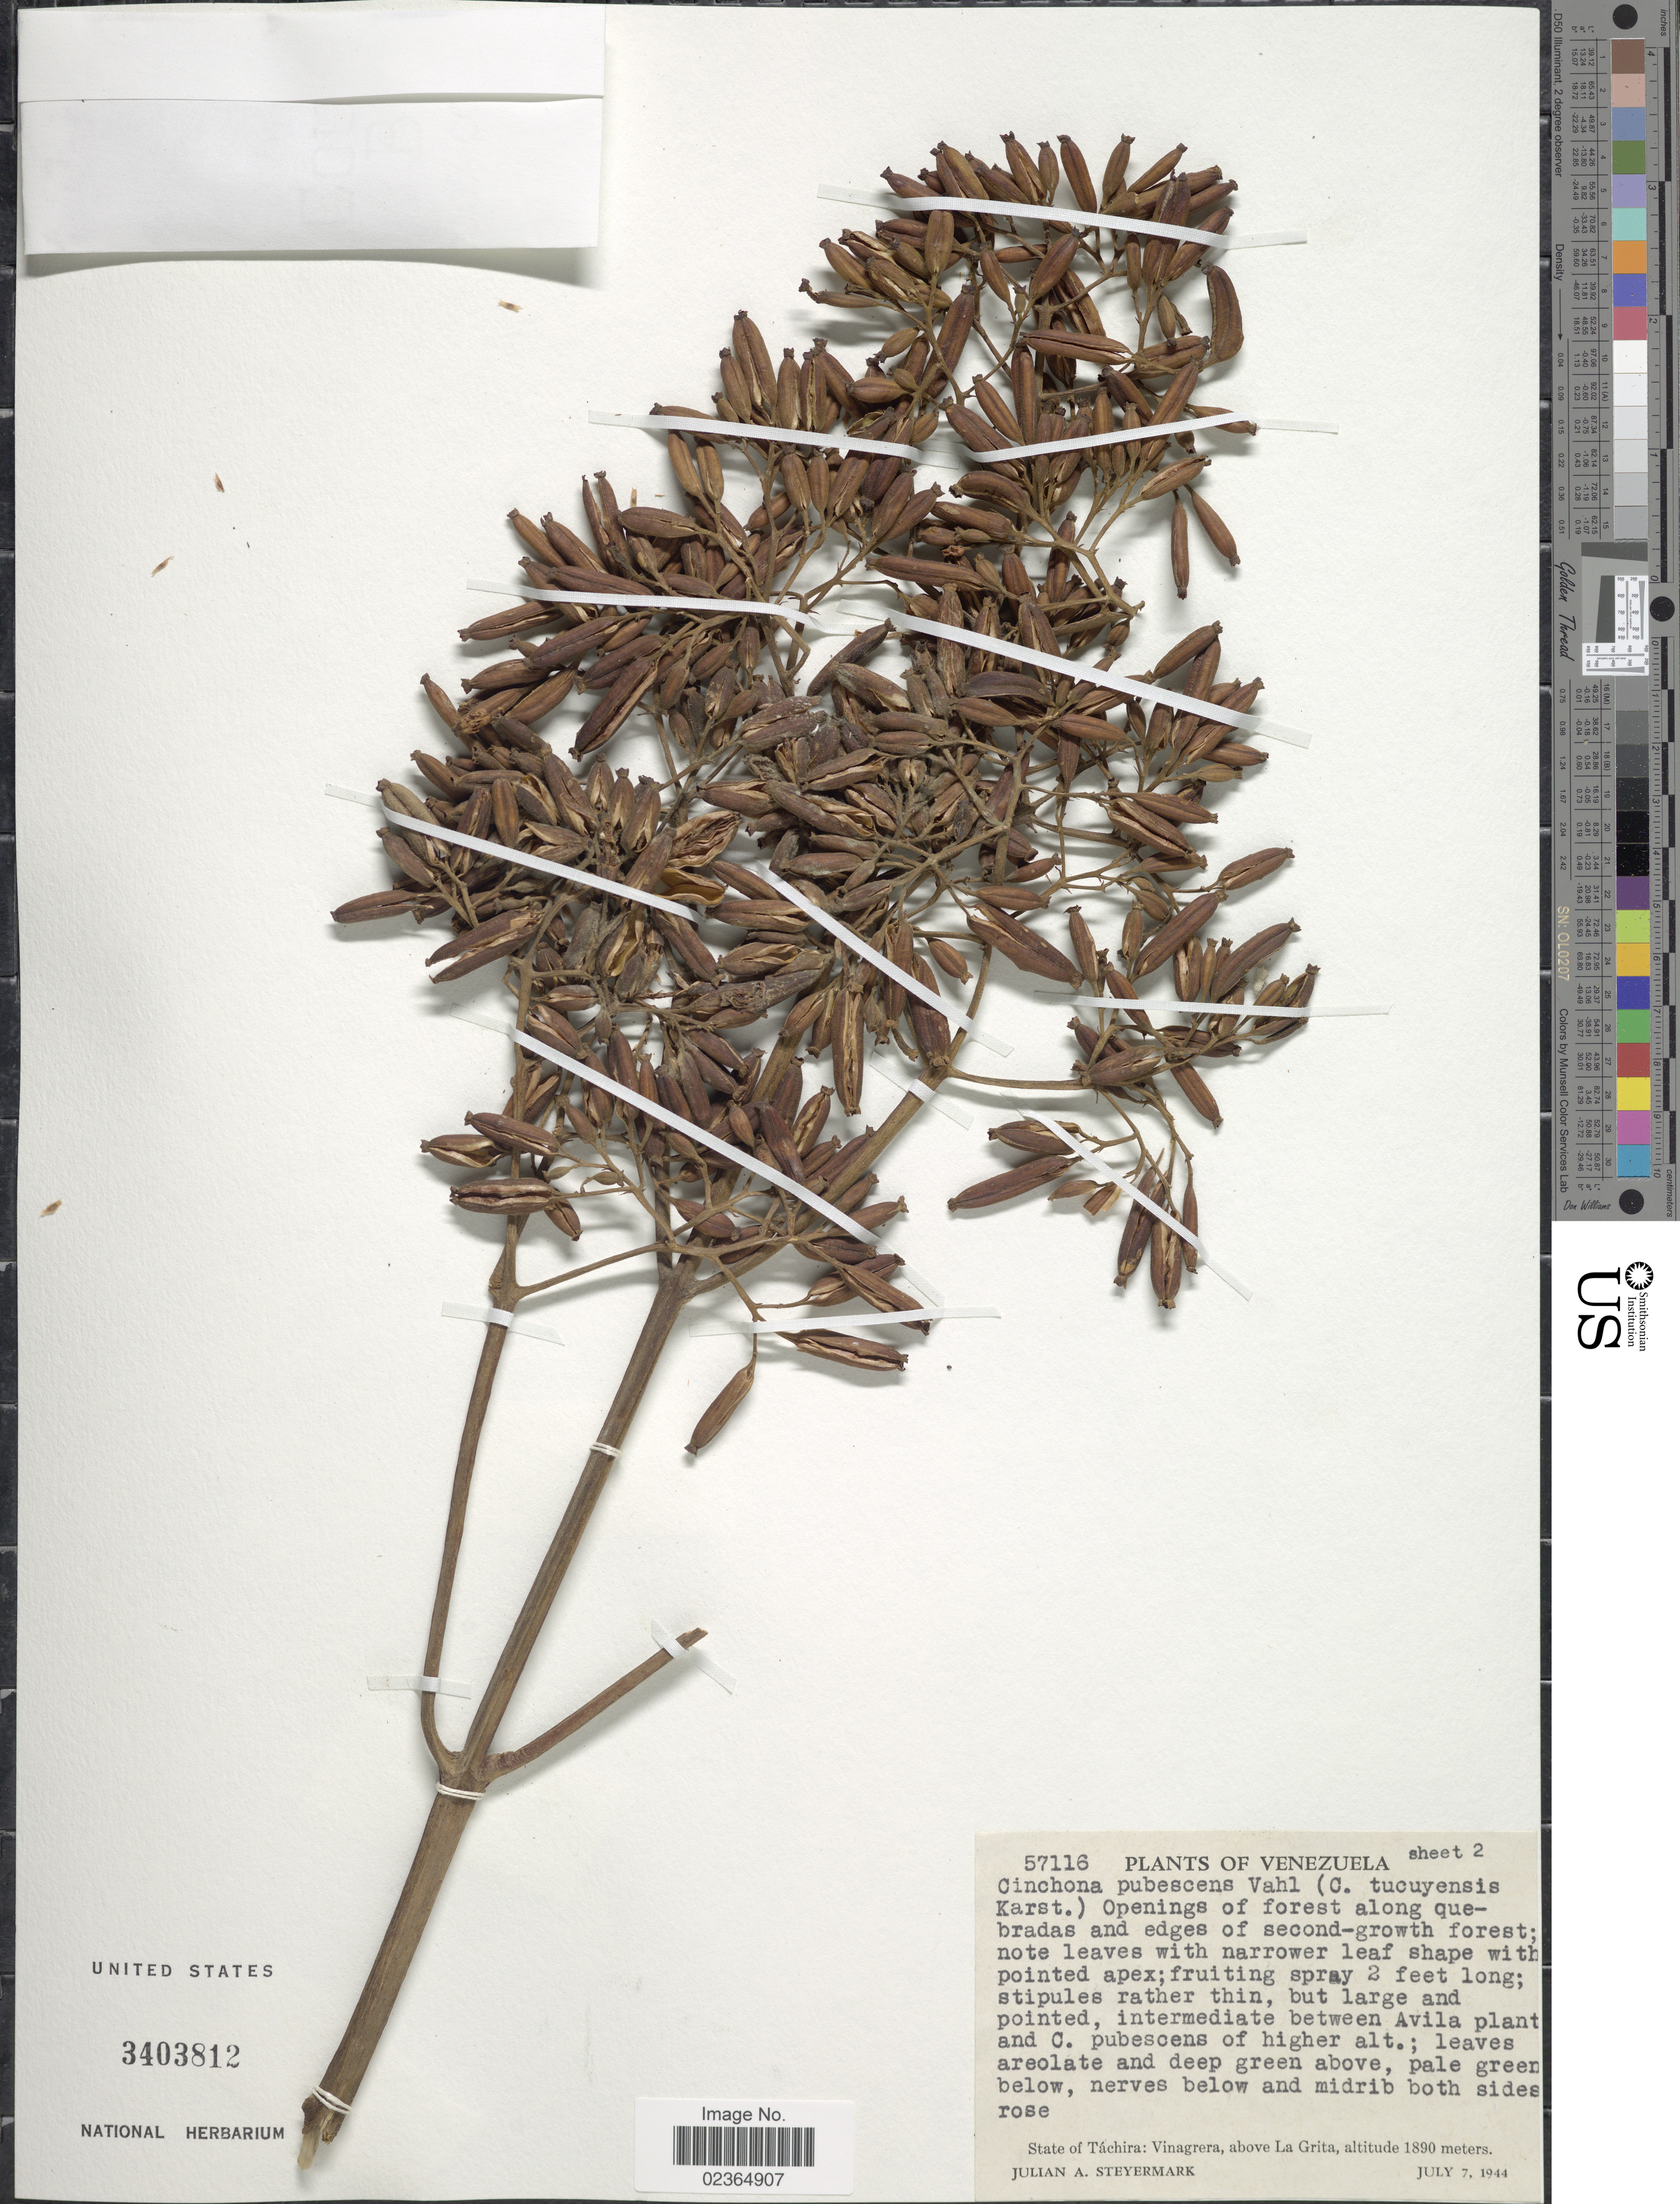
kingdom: Plantae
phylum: Tracheophyta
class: Magnoliopsida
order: Gentianales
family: Rubiaceae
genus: Cinchona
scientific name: Cinchona pubescens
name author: Vahl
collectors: J. Steyermark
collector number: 57116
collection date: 1944-07-07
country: Venezuela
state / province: Tachira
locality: Vinagrera, above La Grita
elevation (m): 1890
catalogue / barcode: US 3403812